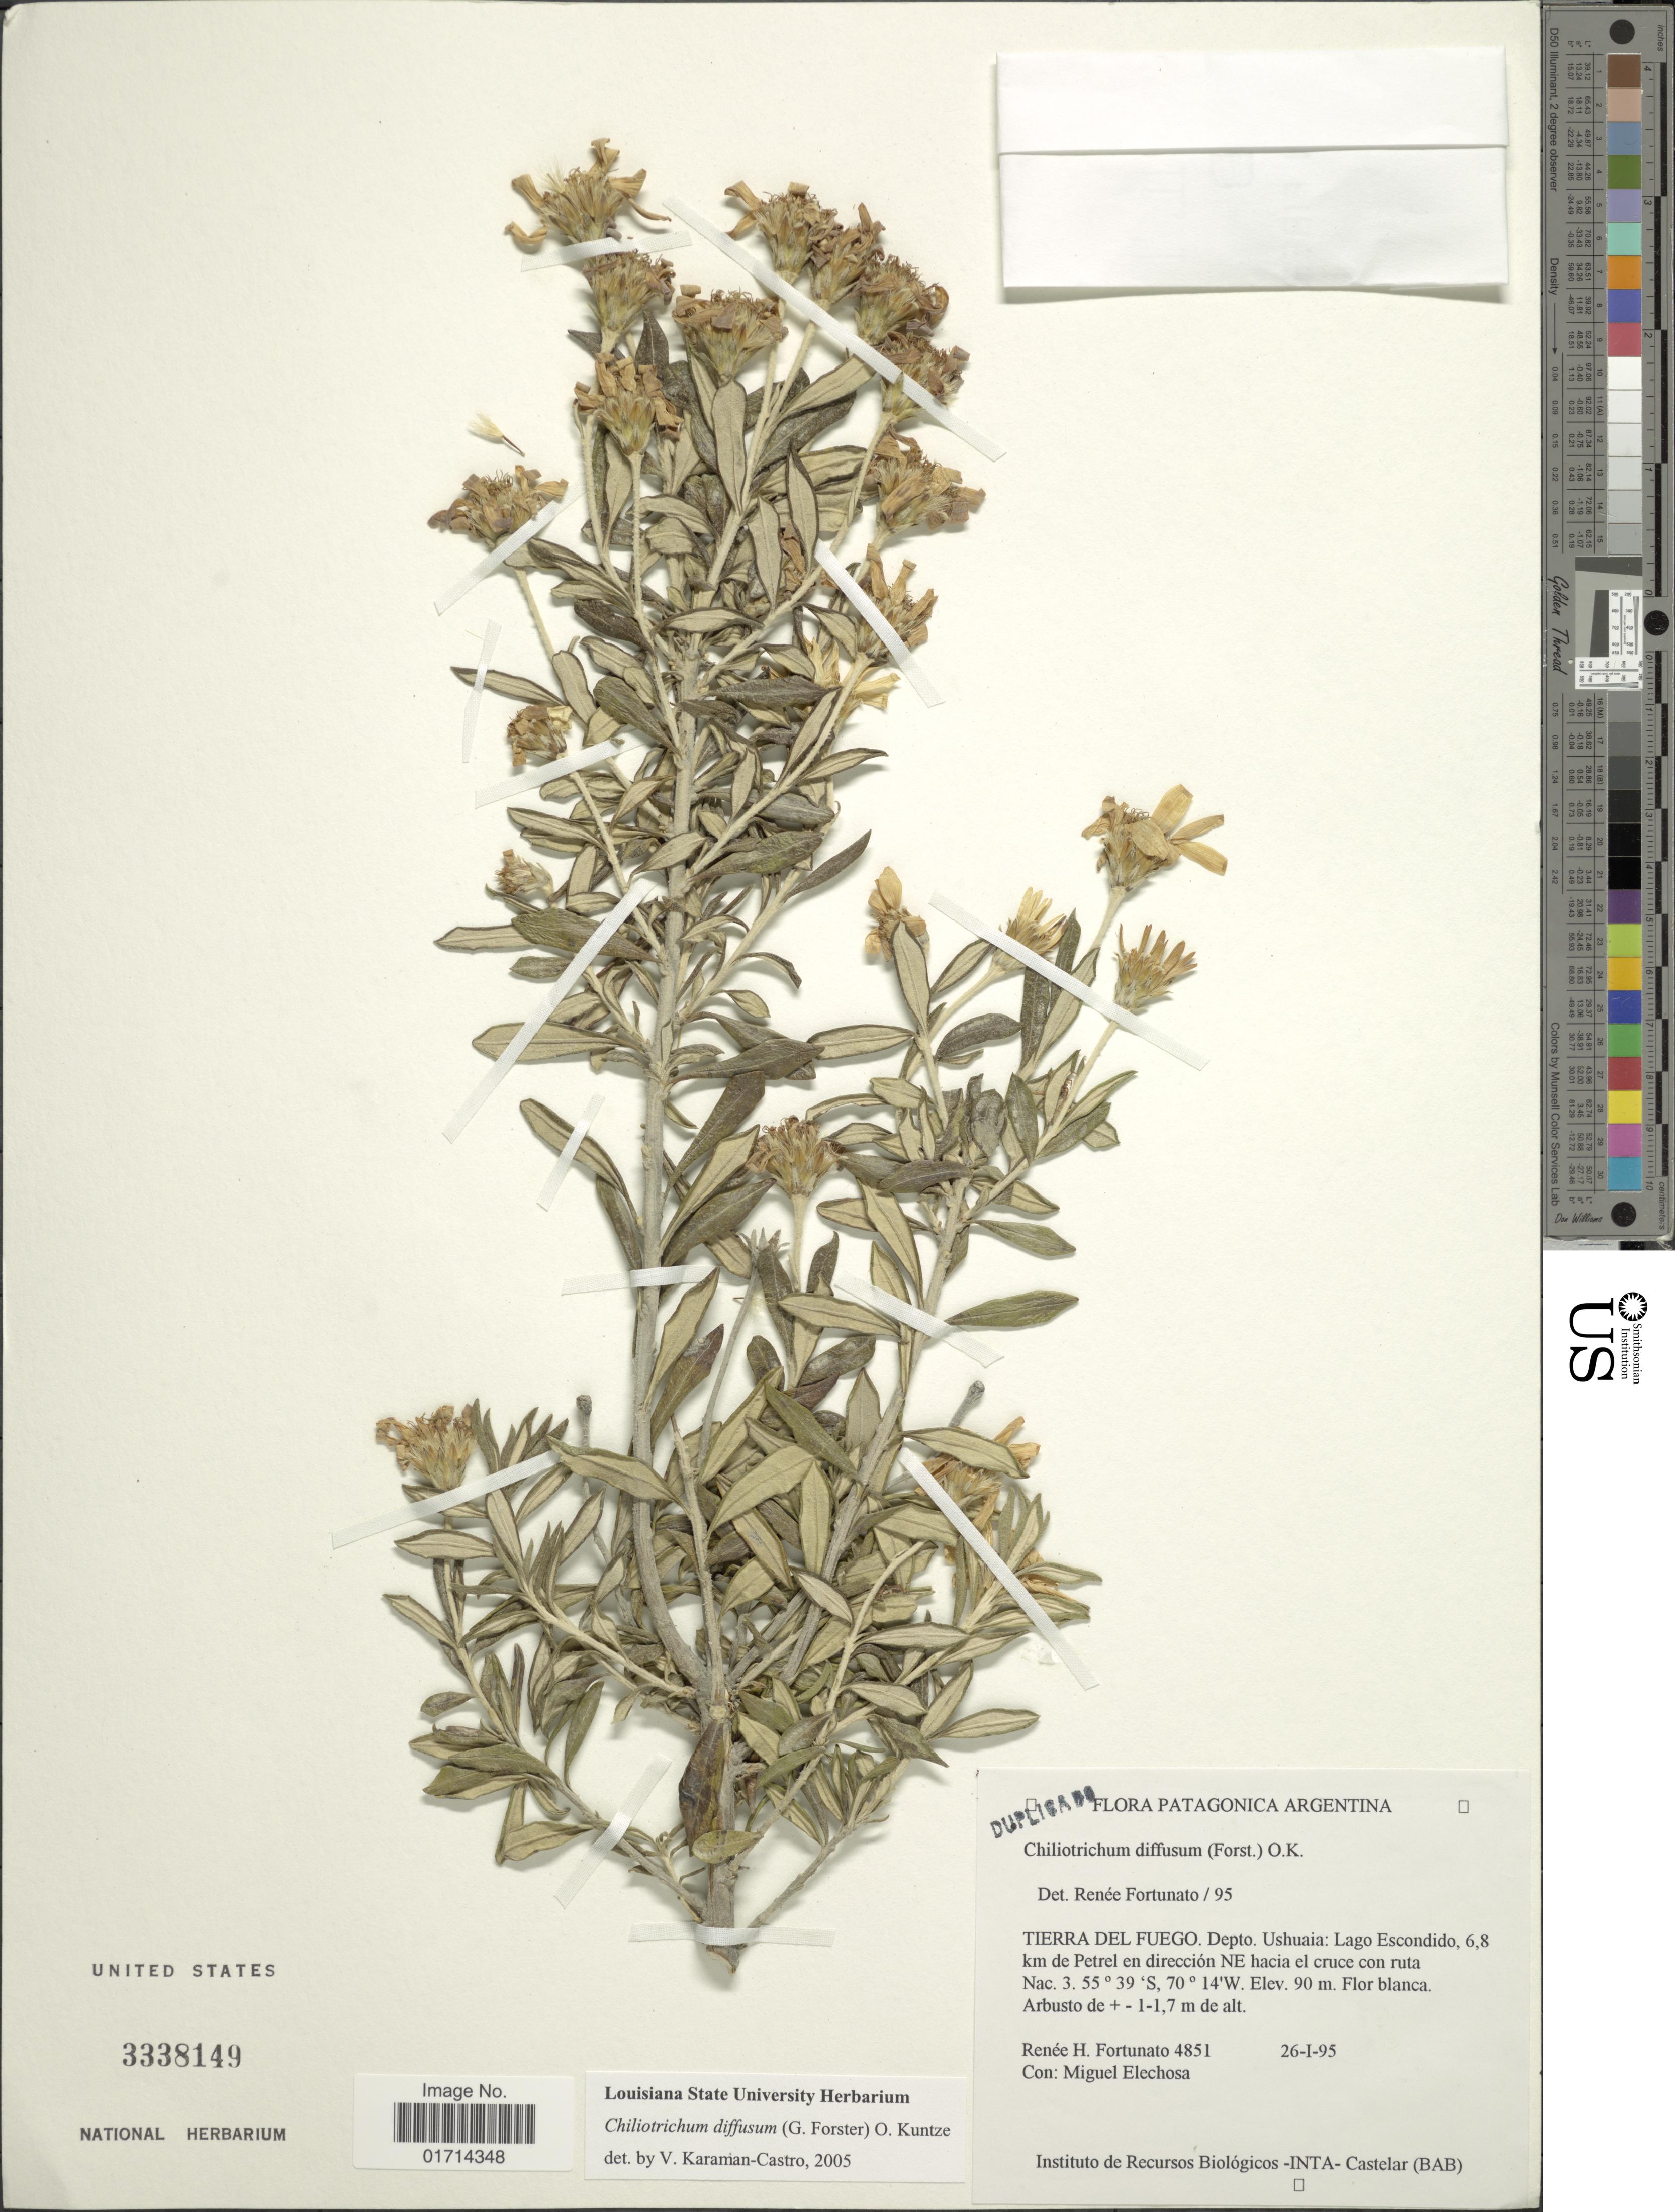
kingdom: Plantae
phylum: Tracheophyta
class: Magnoliopsida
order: Asterales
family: Asteraceae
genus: Chiliotrichum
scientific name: Chiliotrichum diffusum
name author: (G. Forst.) Kuntze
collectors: R. H. Fortunato & M. Elechosa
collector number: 4851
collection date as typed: Transcribed d/m/y: 26/1/95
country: Argentina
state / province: Tierra del Fuego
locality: Depto. Ushuaia: Lago Escondido, 6,8 km de Petrel en direccion NE hacia el cruce con ruta Nac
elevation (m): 90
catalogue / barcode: US 3338149